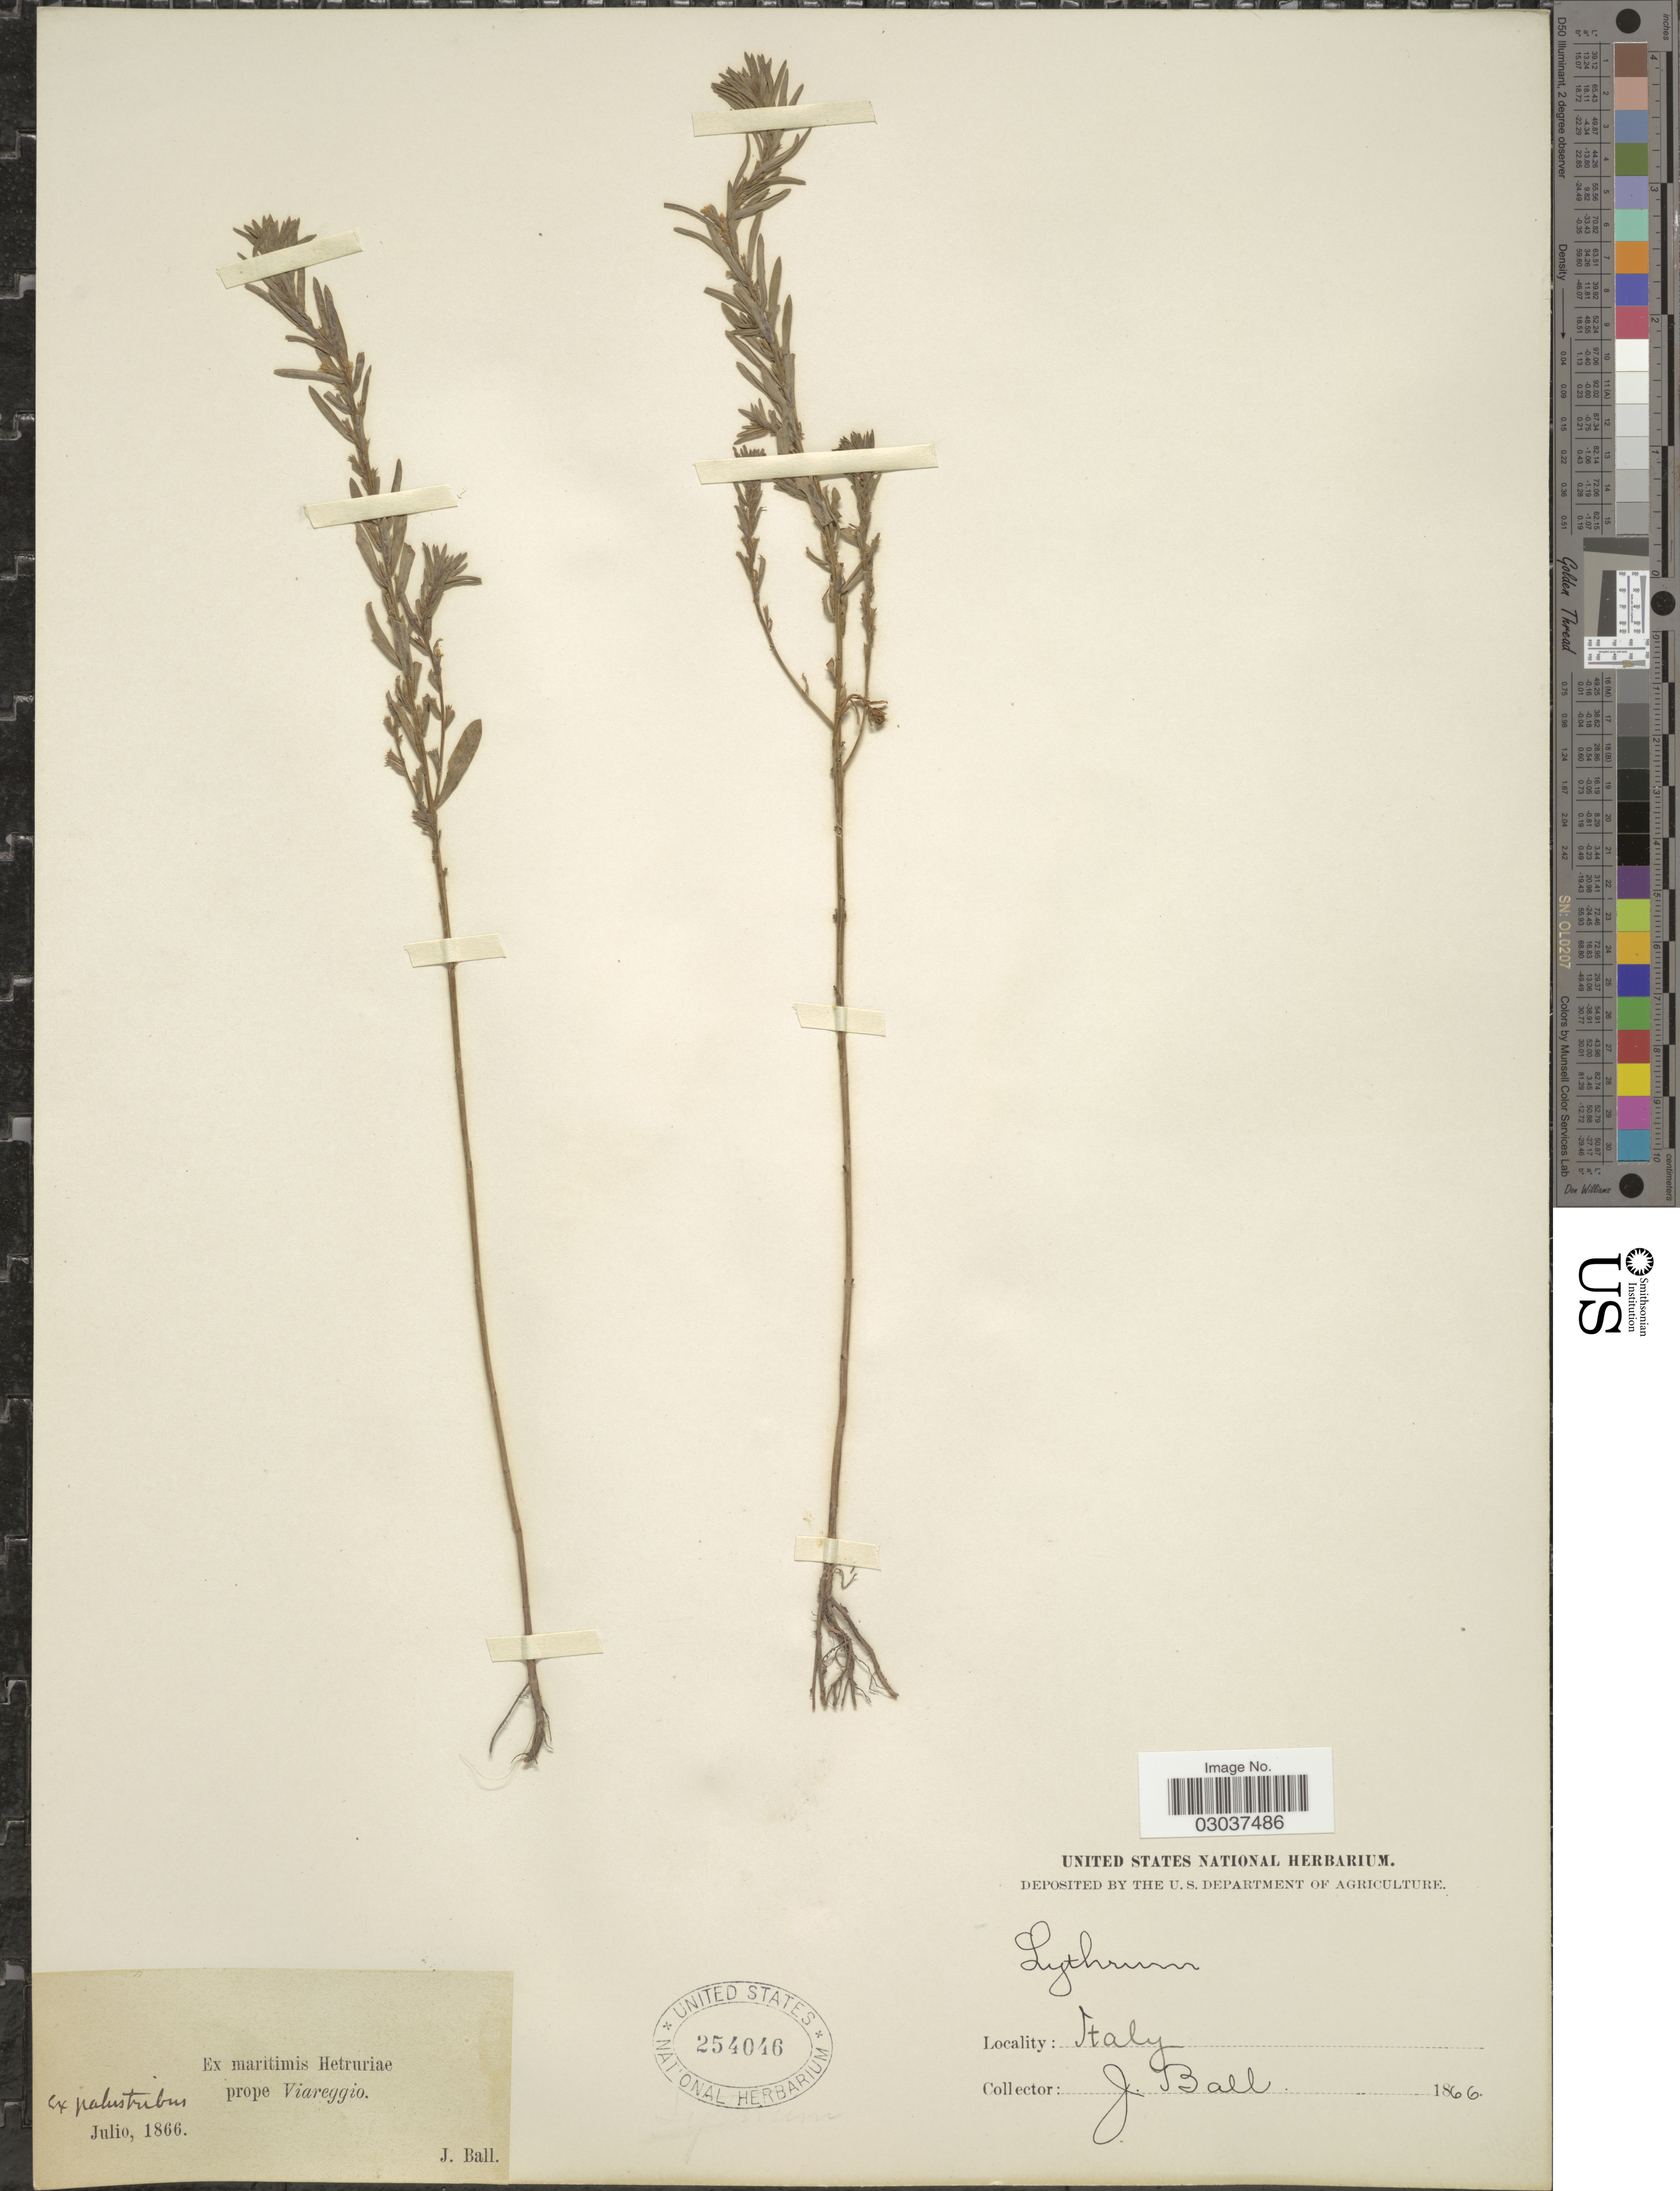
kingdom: Plantae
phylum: Tracheophyta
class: Magnoliopsida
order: Myrtales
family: Lythraceae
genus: Lythrum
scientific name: Lythrum sp.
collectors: J. Ball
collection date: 1866-07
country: Italy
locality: Ex maritimis Hetruriae prope Viareggio.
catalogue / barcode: US 254046